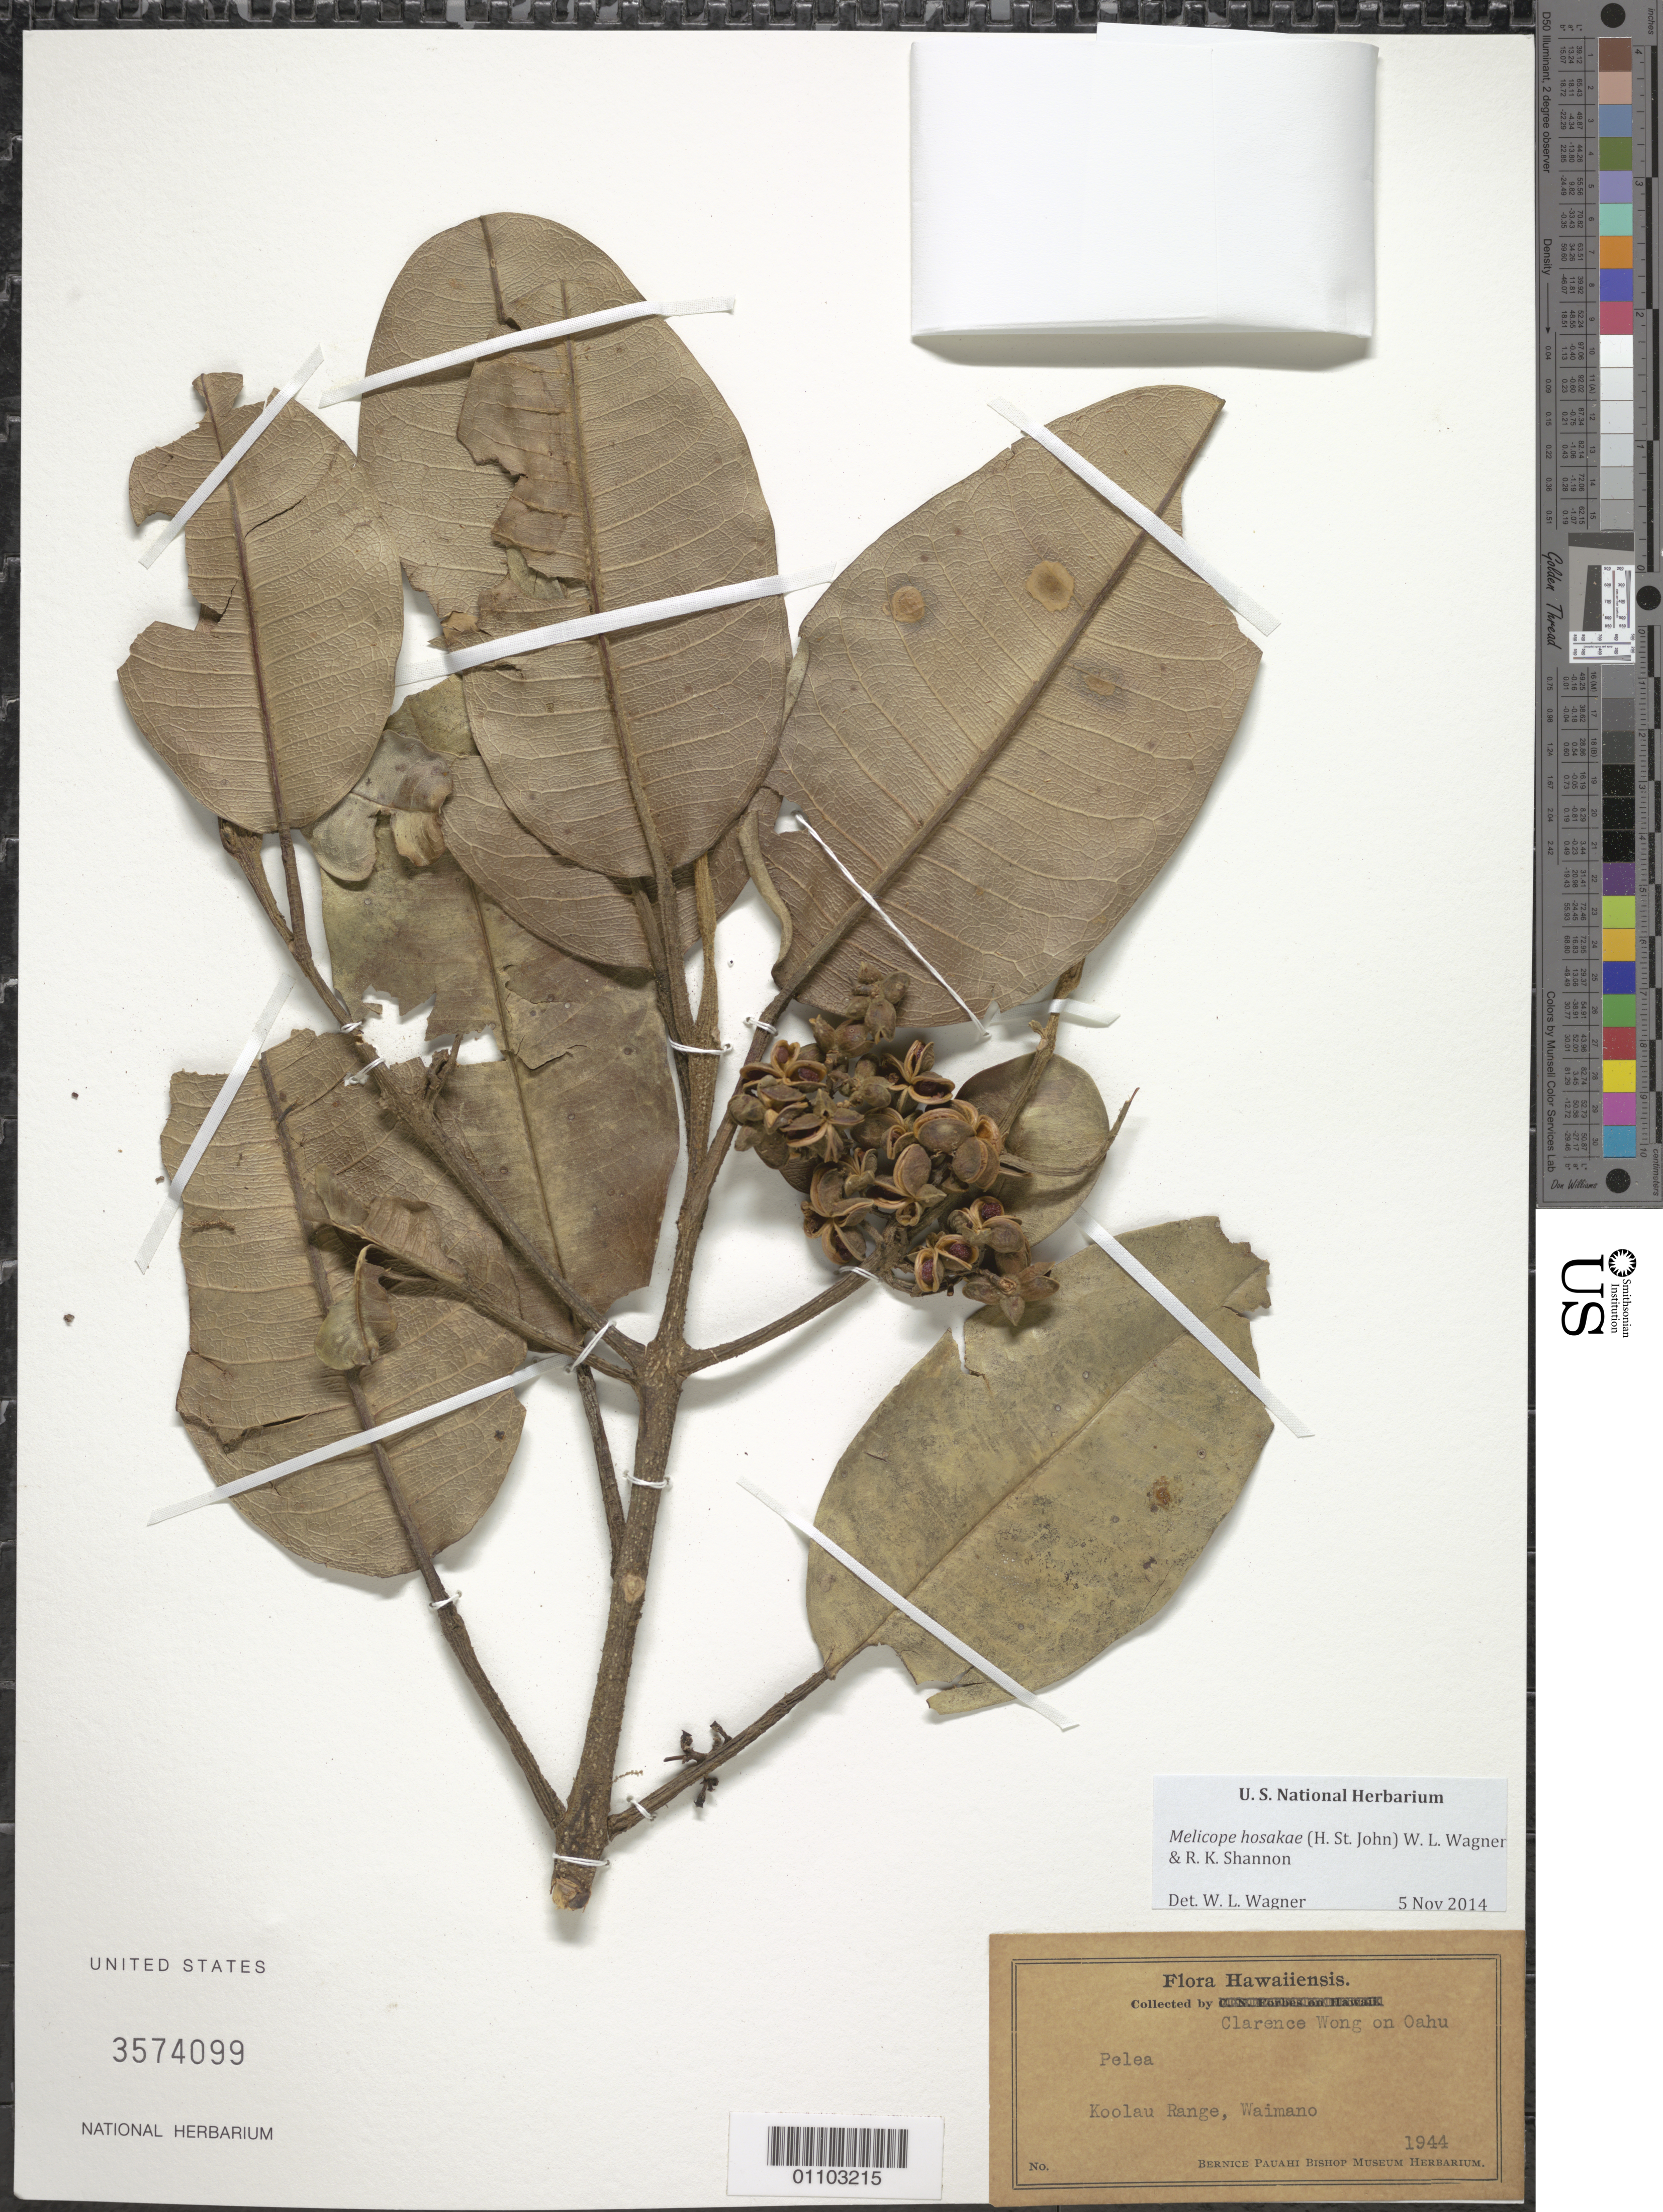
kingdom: Plantae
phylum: Tracheophyta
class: Magnoliopsida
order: Sapindales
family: Rutaceae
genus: Melicope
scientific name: Melicope hosakae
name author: (H. St. John) W.L. Wagner & R.K. Shannon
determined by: Wagner, W. L., (BOT), Smithsonian Institution - National Museum of Natural History (UNITED STATES)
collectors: C. Wong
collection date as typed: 1944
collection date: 1944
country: United States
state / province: Hawaii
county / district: Honolulu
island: Oahu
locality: Koolau range, Waimano.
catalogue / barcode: US 3574099